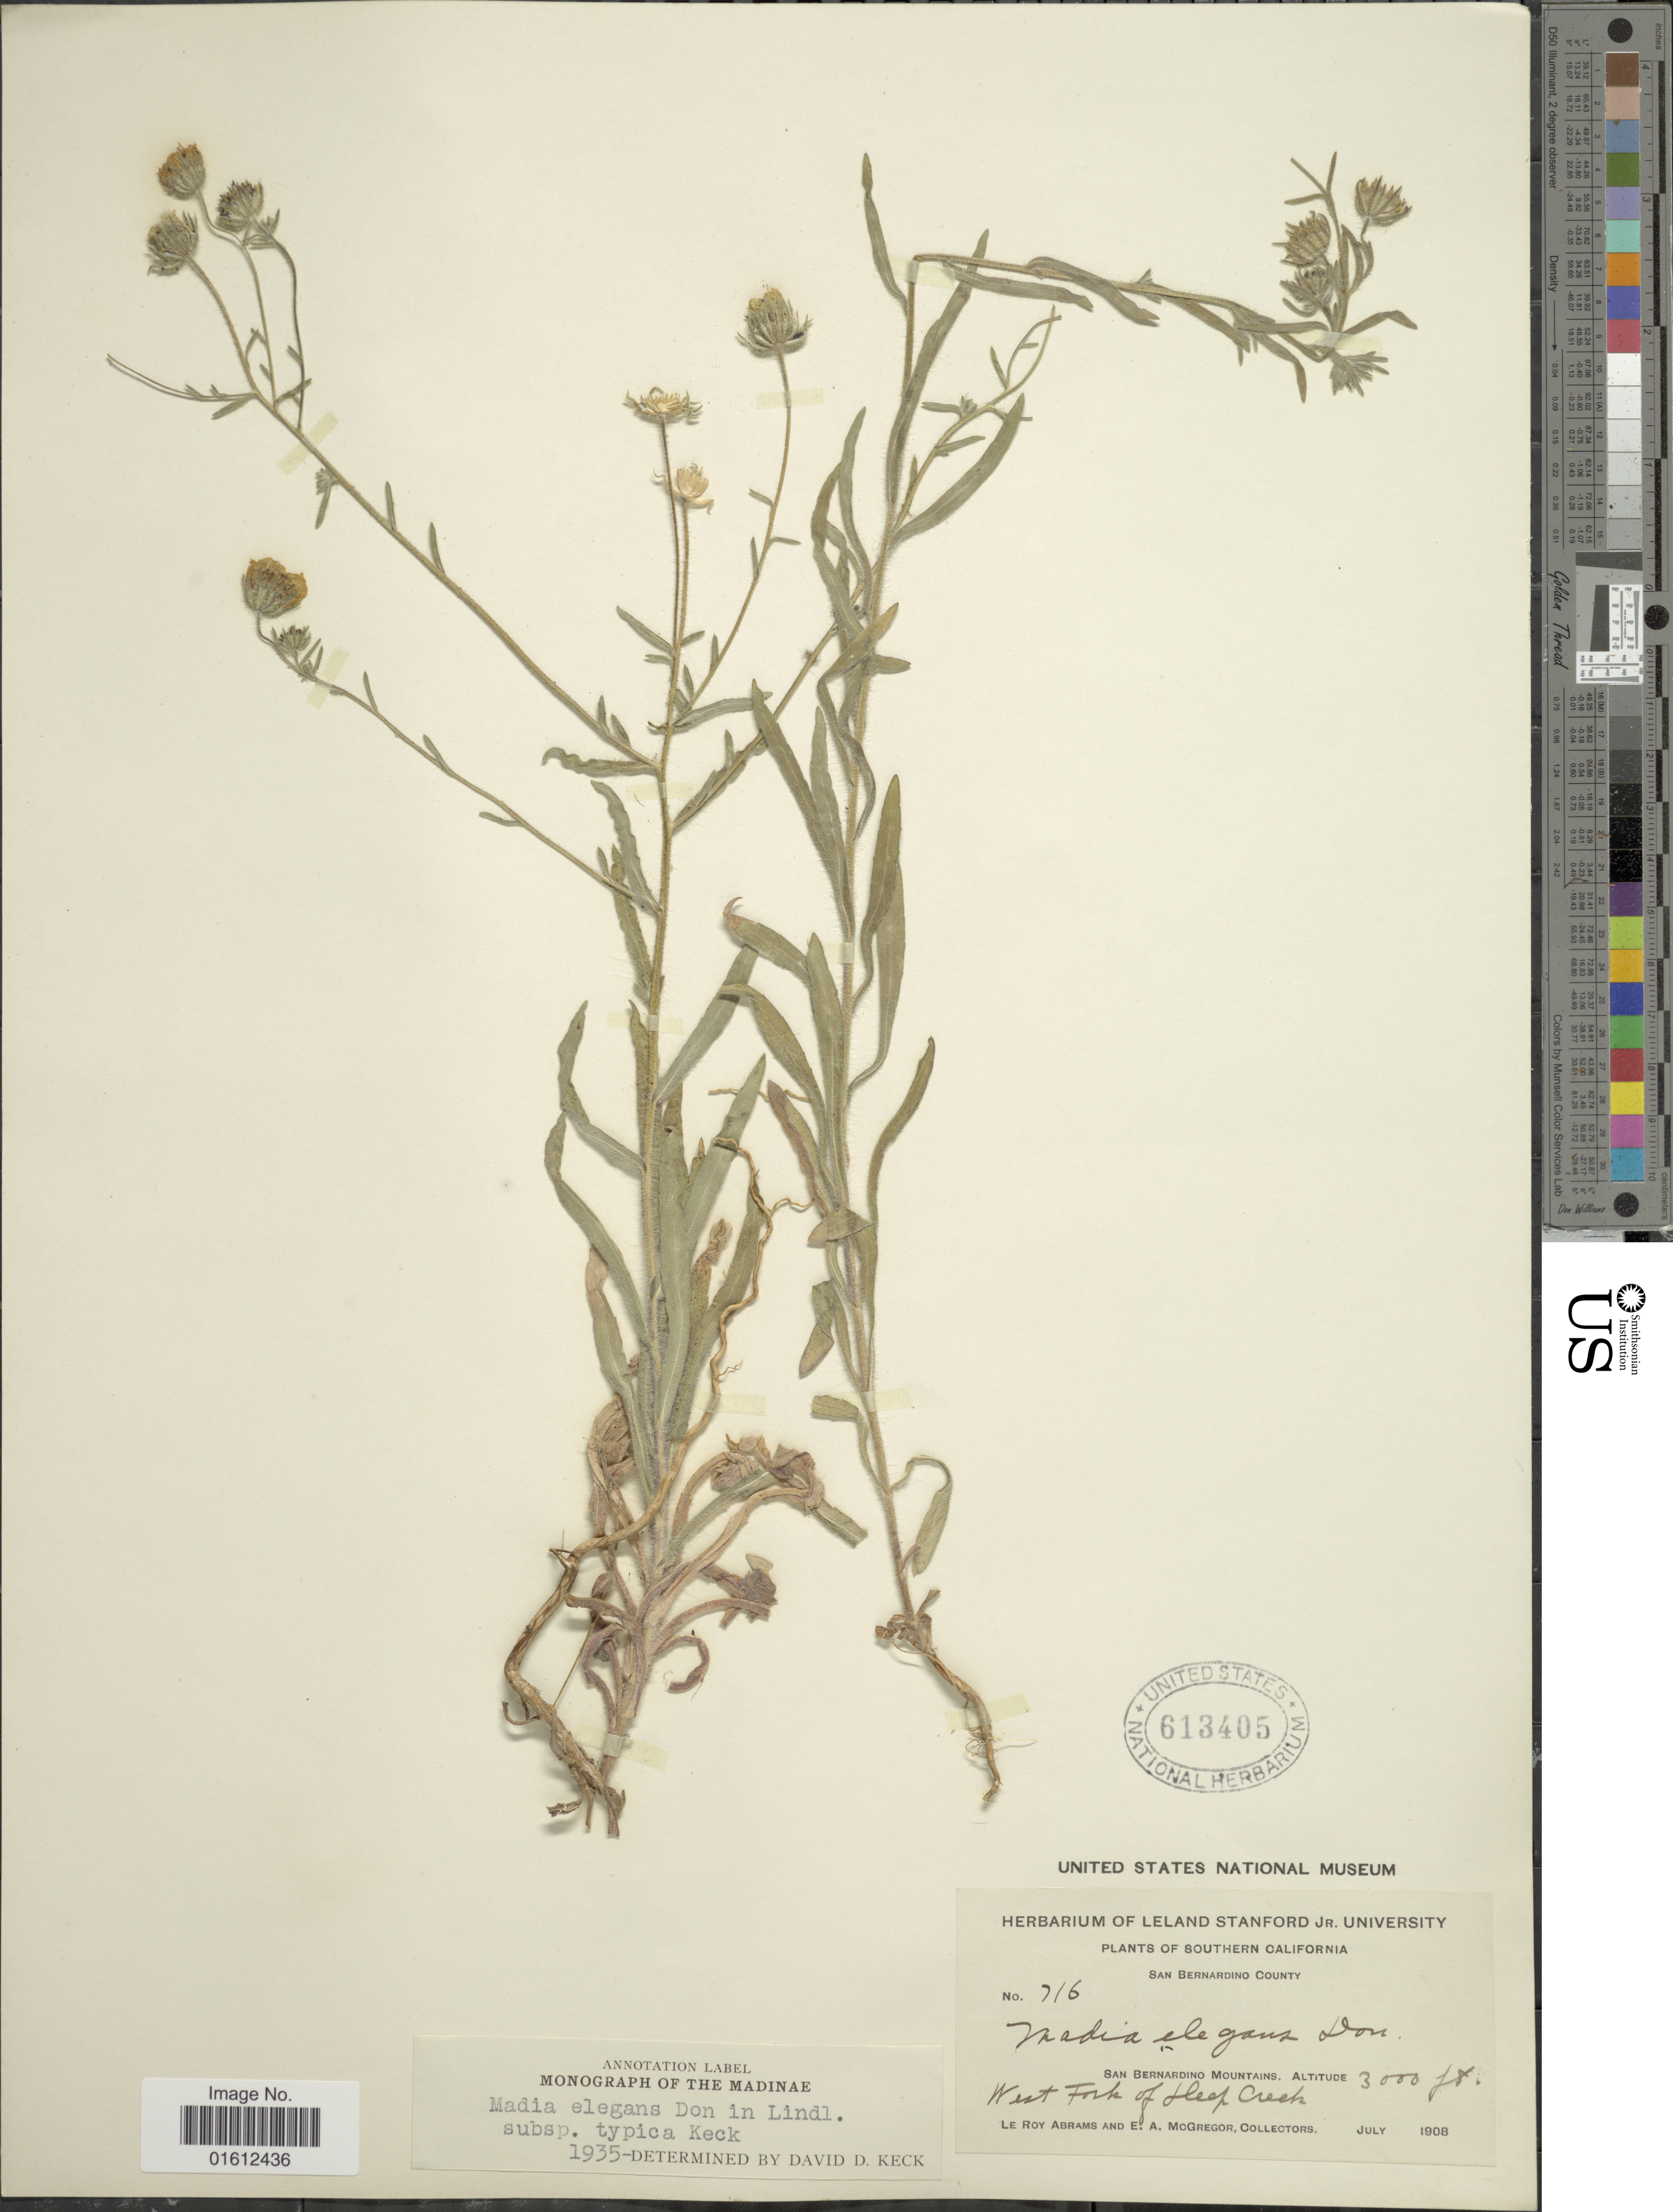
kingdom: Plantae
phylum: Tracheophyta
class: Magnoliopsida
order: Asterales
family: Asteraceae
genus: Madia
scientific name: Madia elegans subsp. elegans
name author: D. Don ex Lindl.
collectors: L. Abrams & E. A. McGregor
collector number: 716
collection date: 1908-07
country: United States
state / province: California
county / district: San Bernardino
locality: Southern California. San Bernardino County. San Bernardino Mountains. West Fork of Sleep Creek.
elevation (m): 914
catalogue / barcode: US 613405